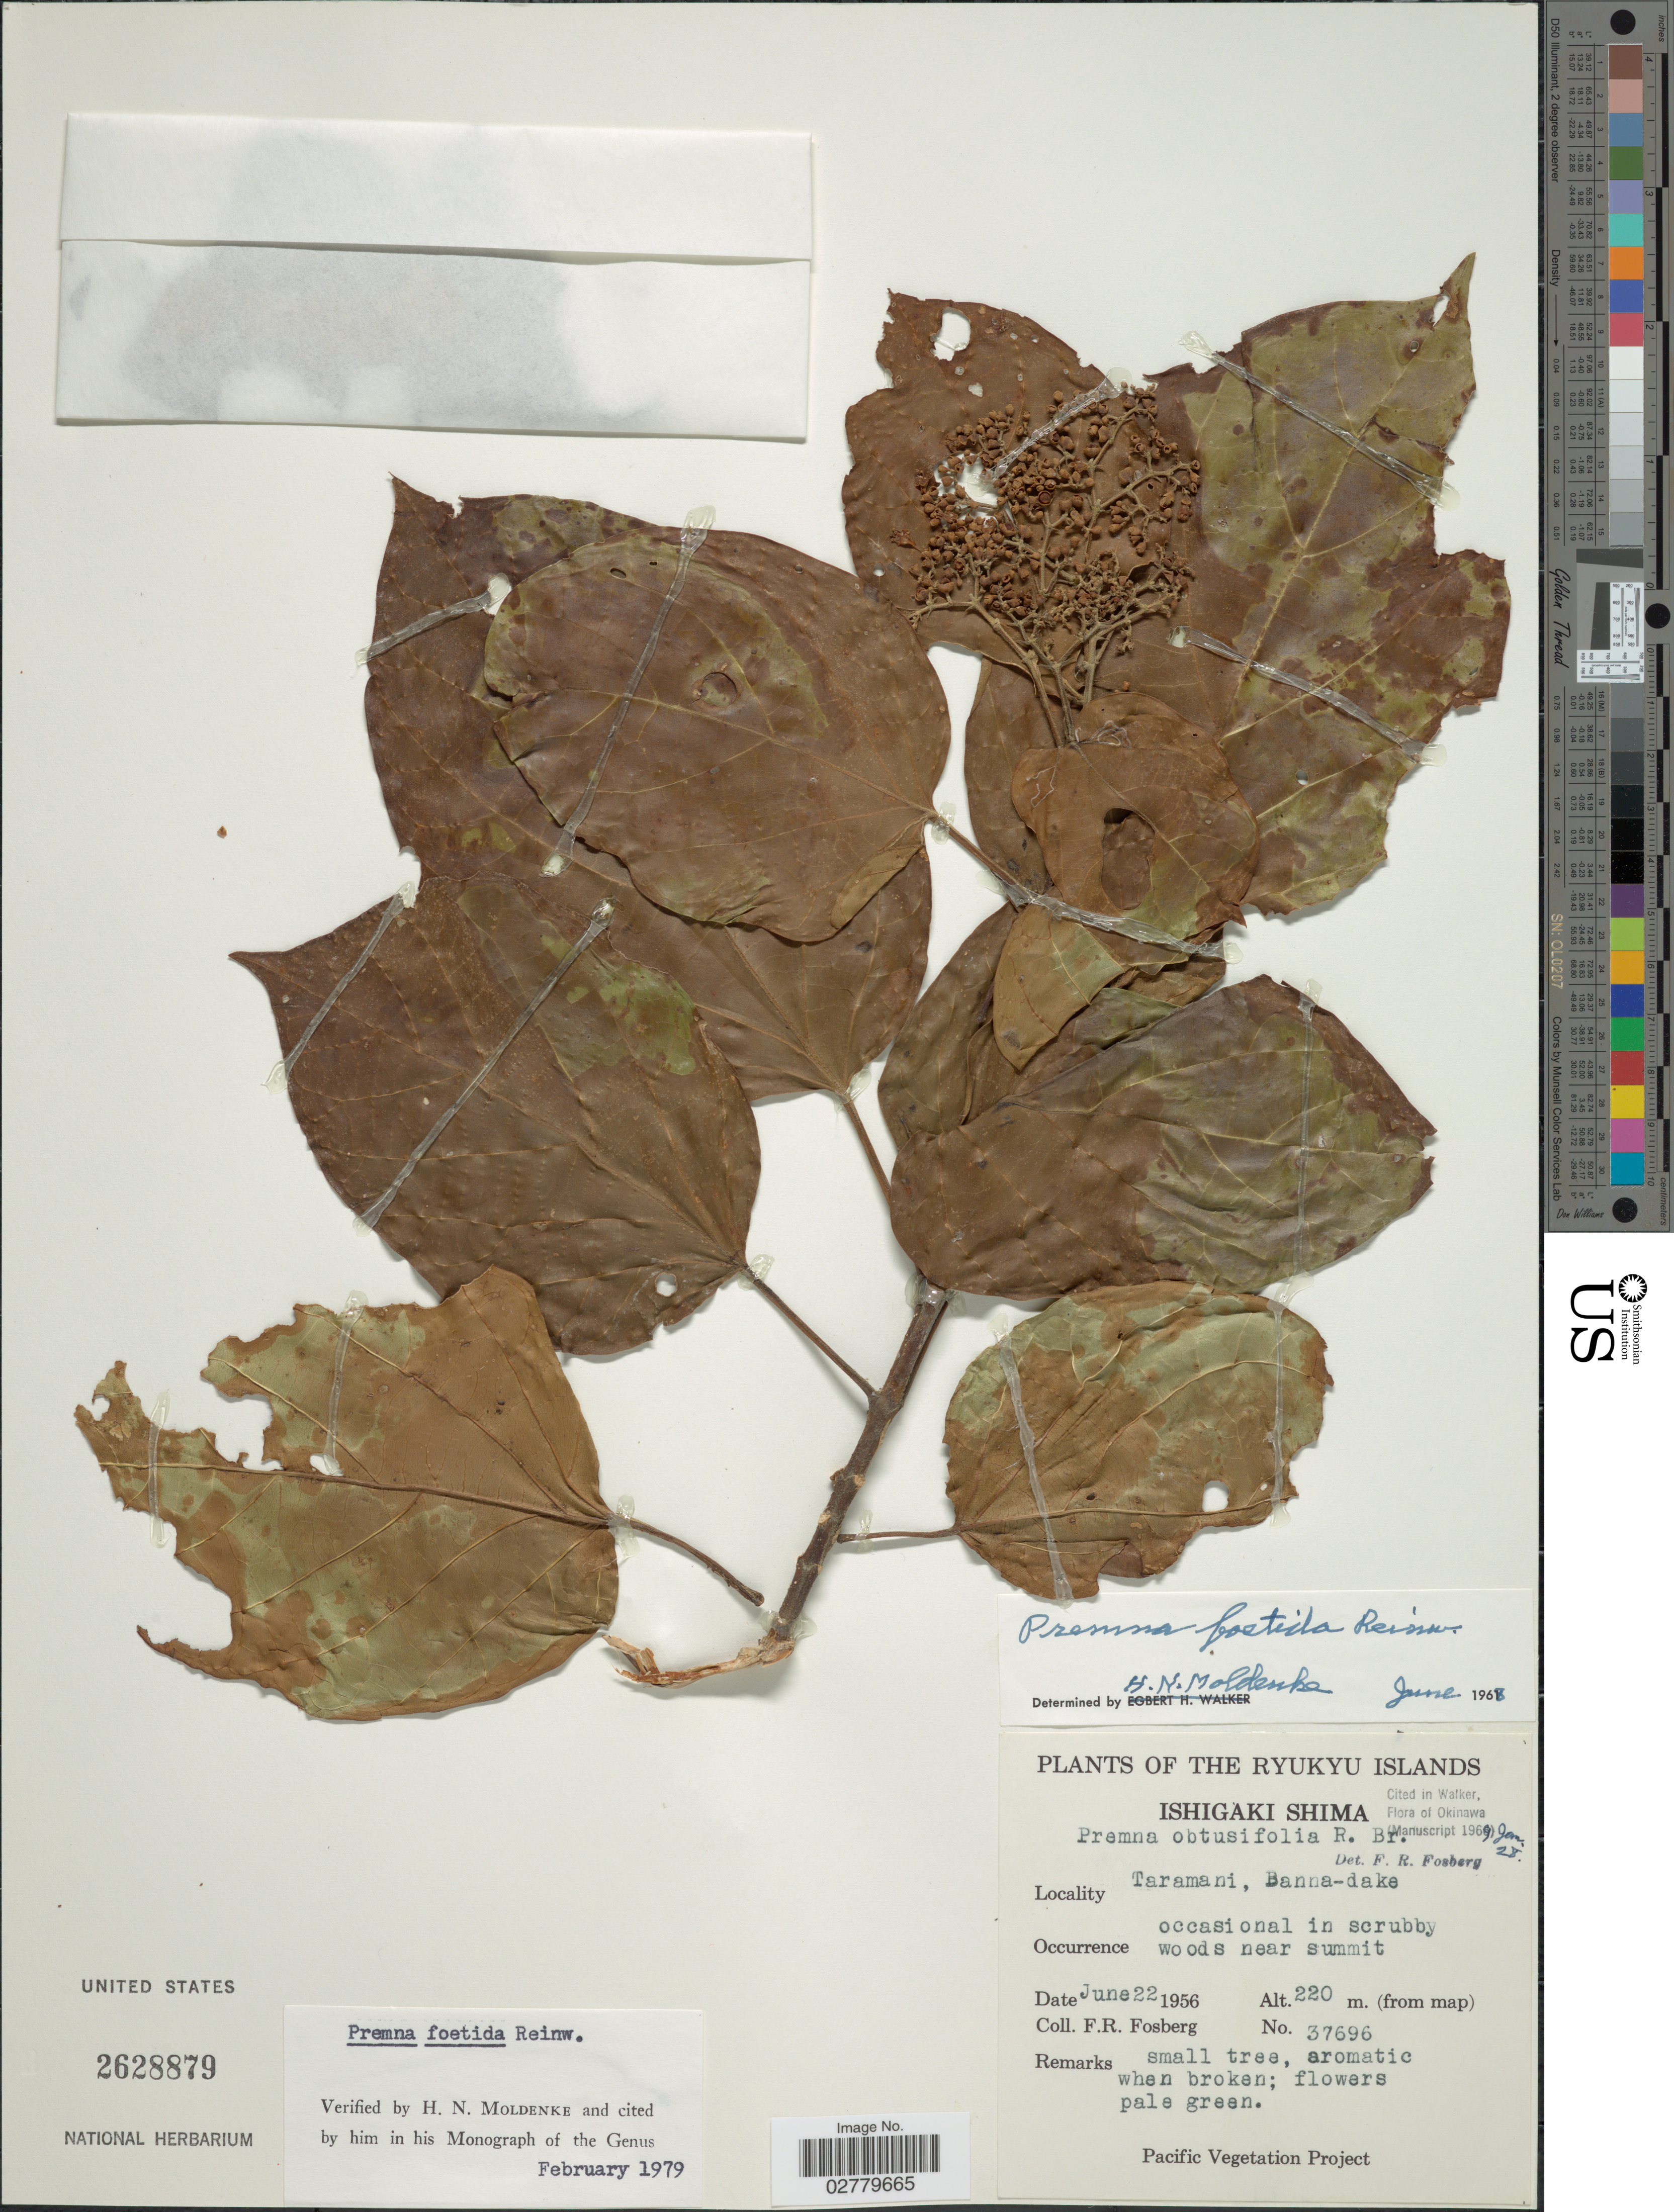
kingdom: Plantae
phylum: Tracheophyta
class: Magnoliopsida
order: Lamiales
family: Lamiaceae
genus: Premna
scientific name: Premna foetida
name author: Reinw. ex Blume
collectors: F. R. Fosberg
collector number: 37696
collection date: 1956-06-22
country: Japan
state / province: Okinawa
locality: The Ryukyu Islands. Ishigaki Shima. Taramani, Banna-dake.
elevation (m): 220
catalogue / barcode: US 2628879